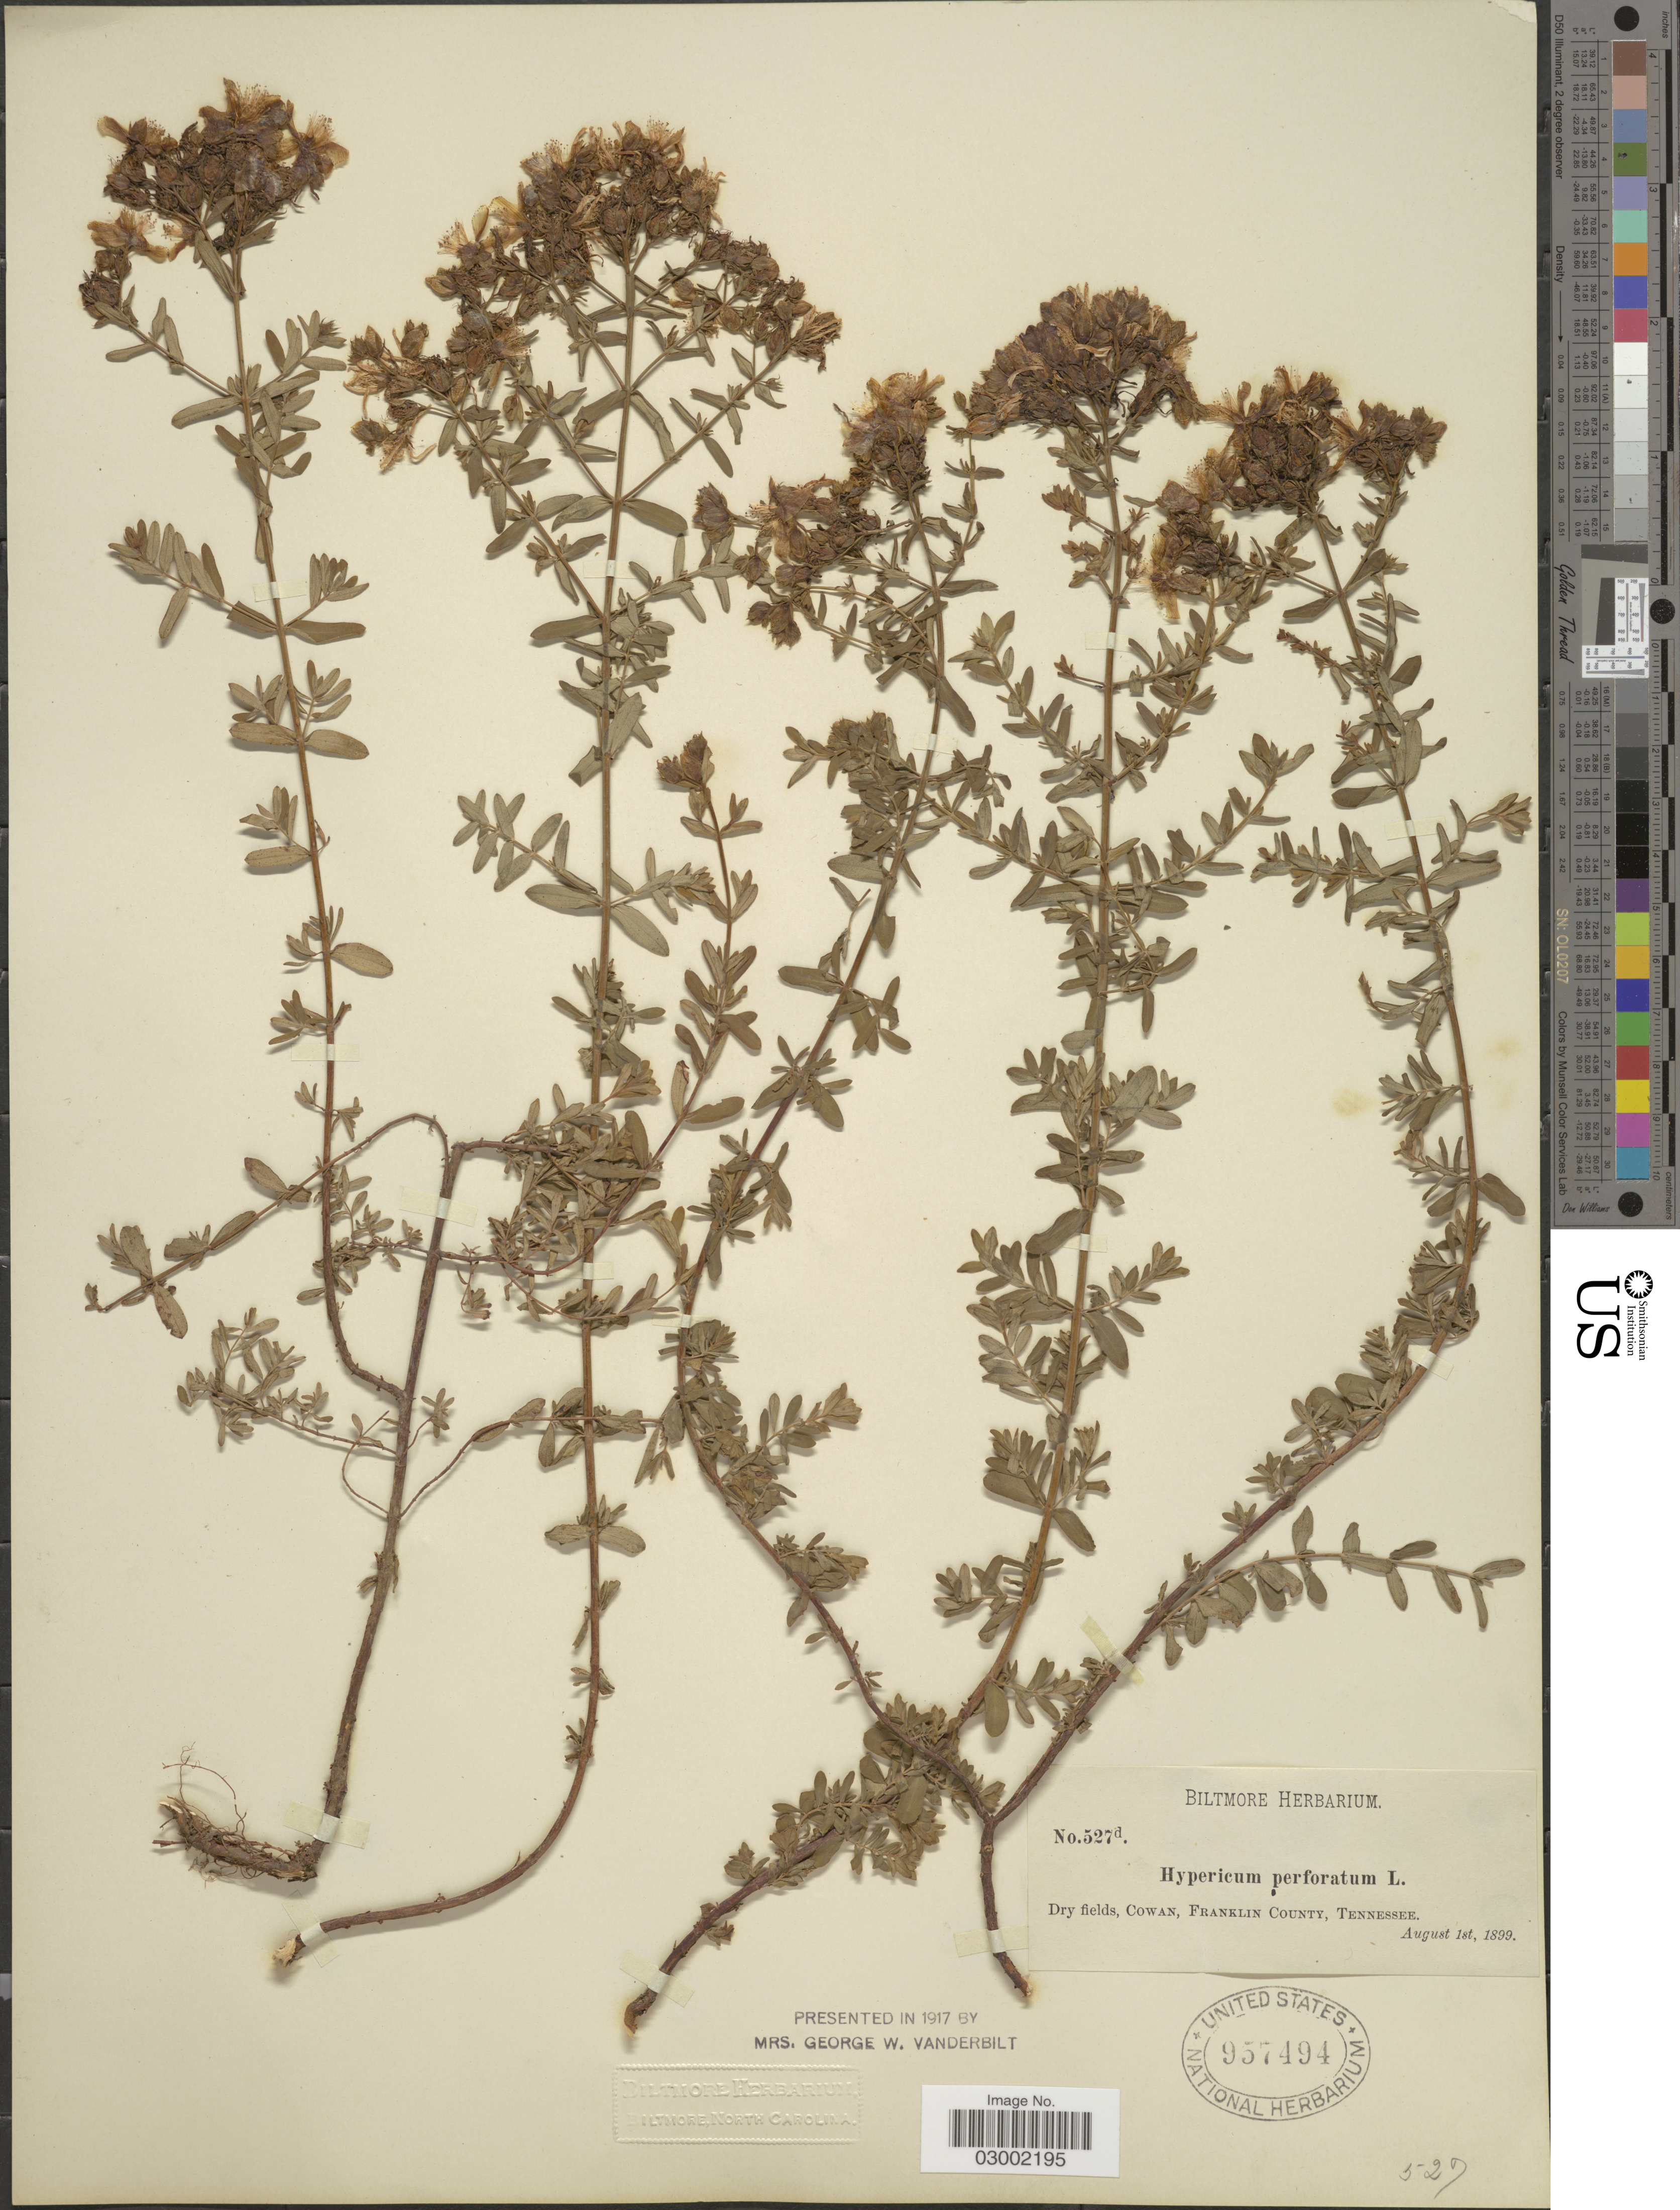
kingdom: Plantae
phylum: Tracheophyta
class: Magnoliopsida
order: Malpighiales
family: Hypericaceae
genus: Hypericum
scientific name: Hypericum perforatum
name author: L.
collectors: ex herb. Biltmore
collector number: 527d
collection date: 1899-08-01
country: United States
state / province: Tennessee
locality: Dry fields, Cowan, Franklin County, Tennessee.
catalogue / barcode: US 957494